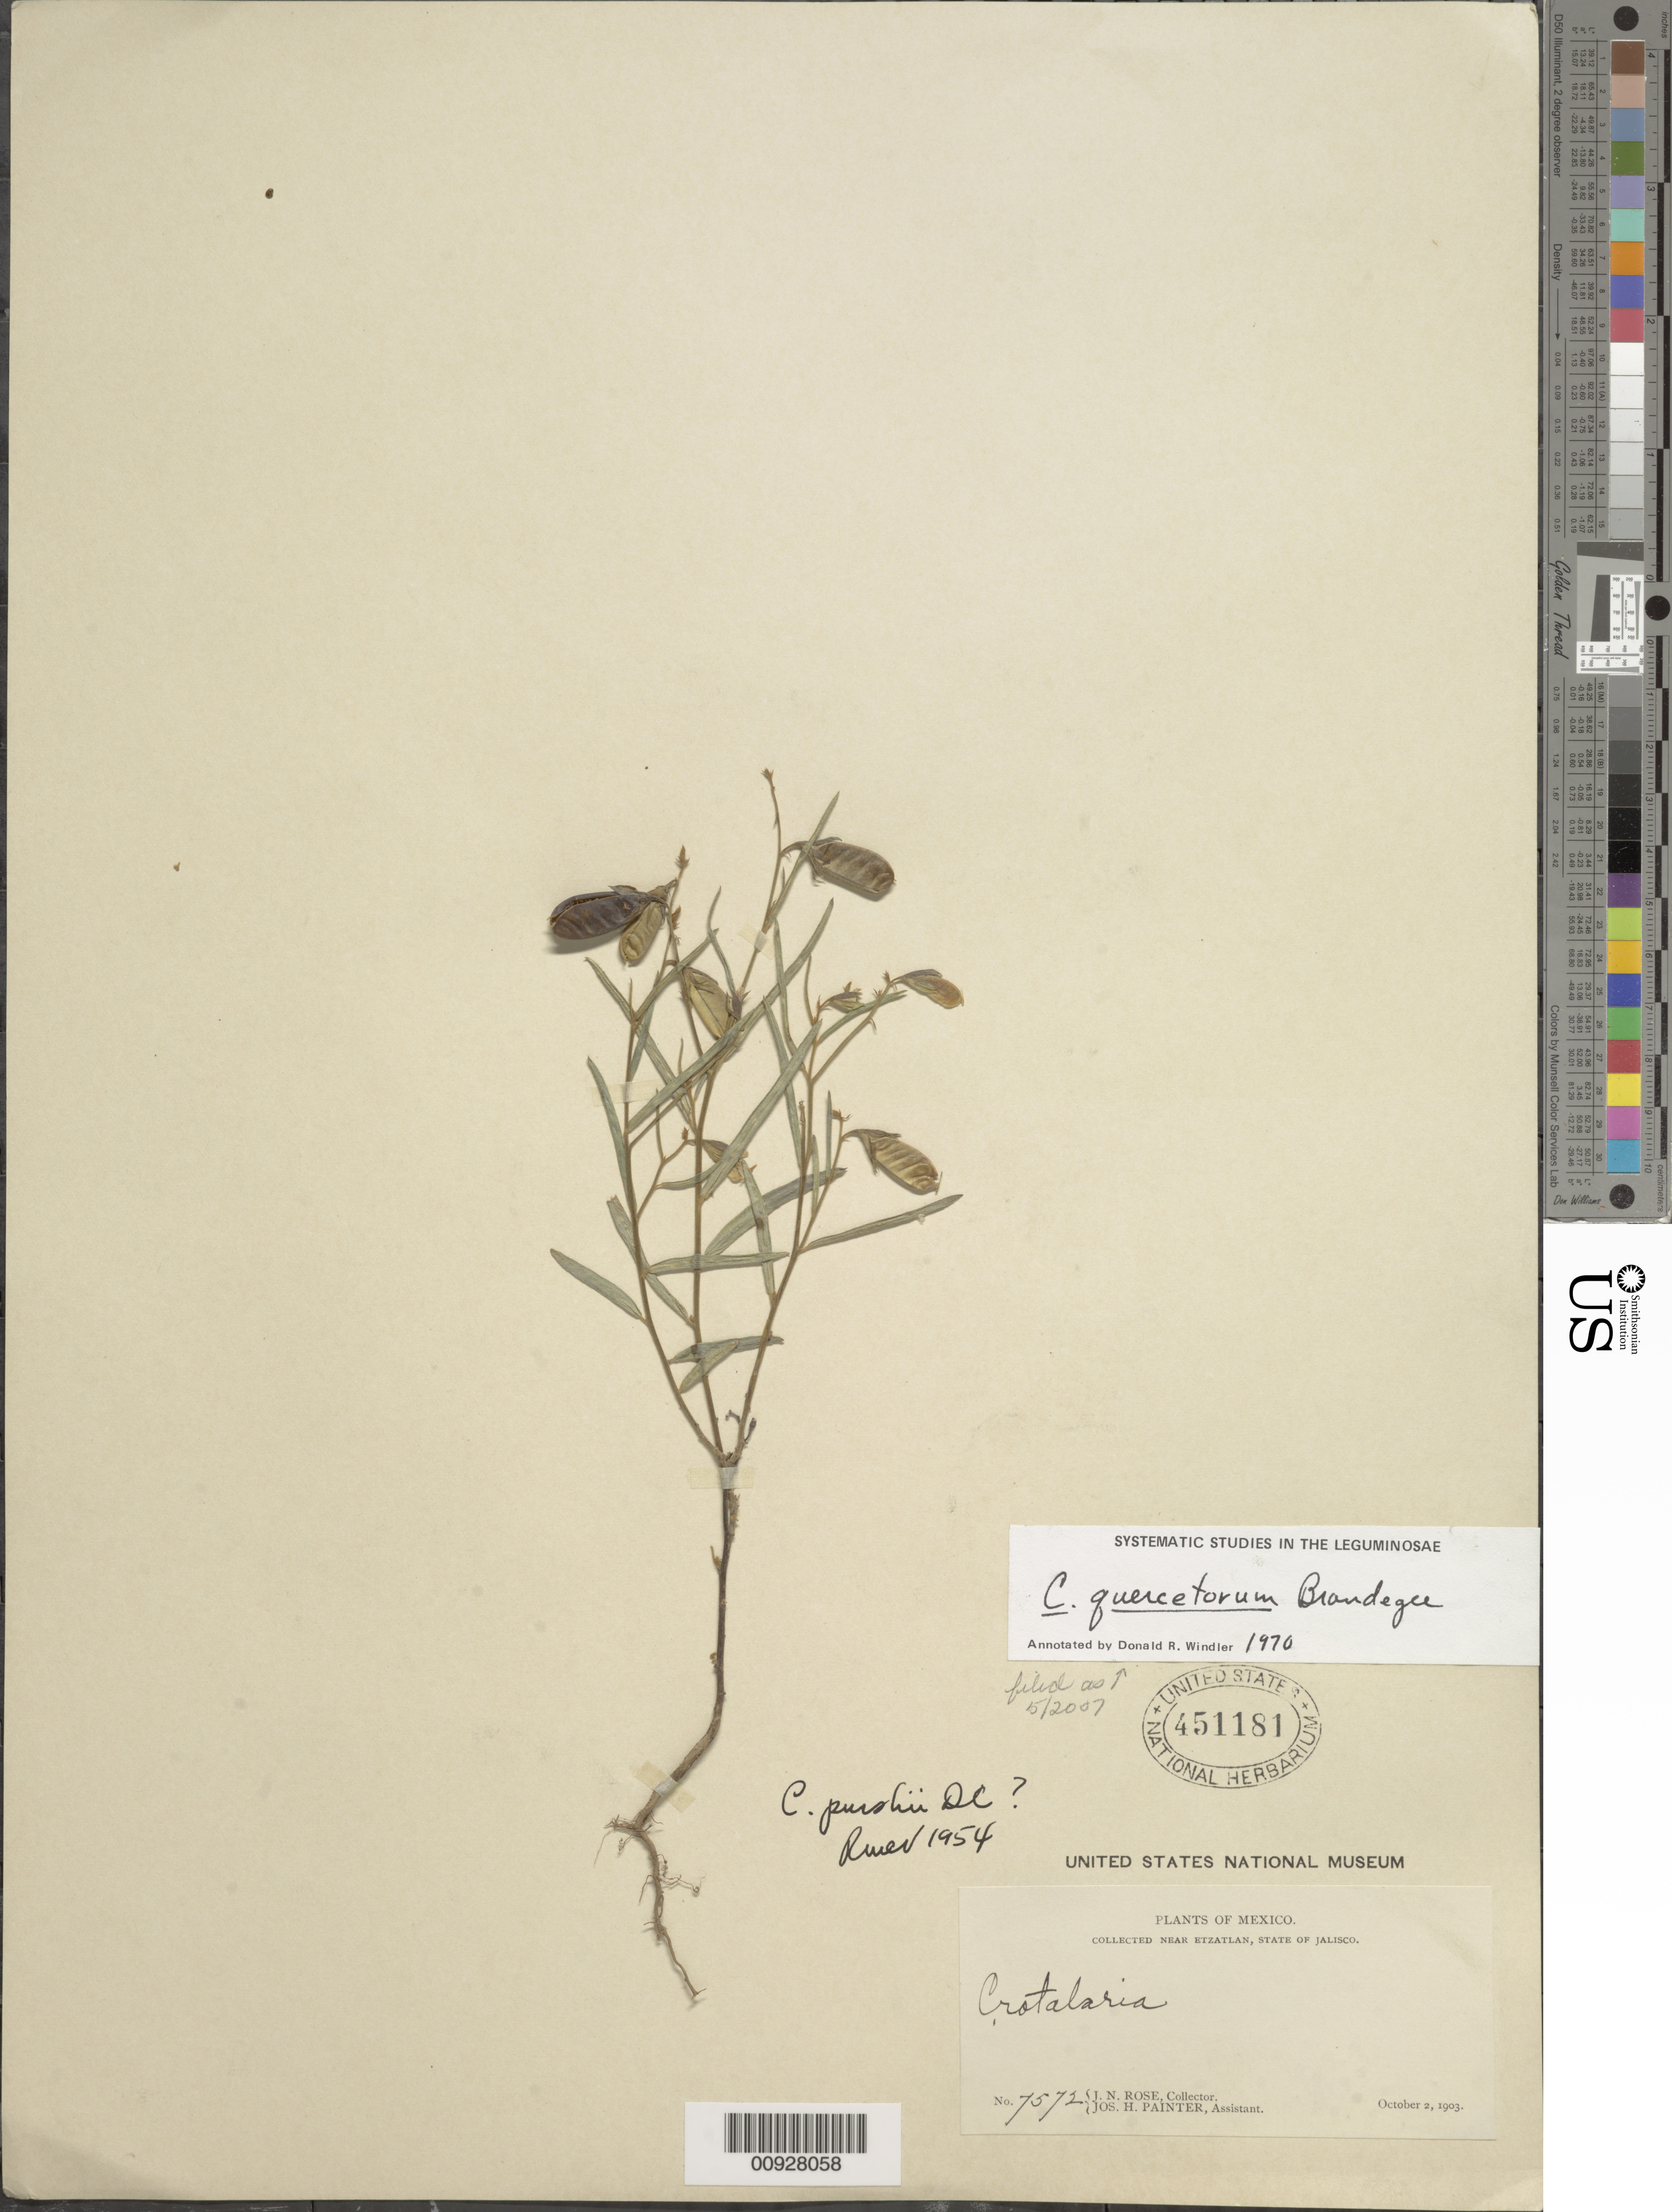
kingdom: Plantae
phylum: Tracheophyta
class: Magnoliopsida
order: Fabales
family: Fabaceae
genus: Crotalaria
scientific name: Crotalaria quercetorum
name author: Brandegee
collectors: J. N. Rose & J. H. Painter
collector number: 7572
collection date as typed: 02 Oct 1903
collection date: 1903-10-02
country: Mexico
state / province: Jalisco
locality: Near Etzatlan, State of Jalisco.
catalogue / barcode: US 451181